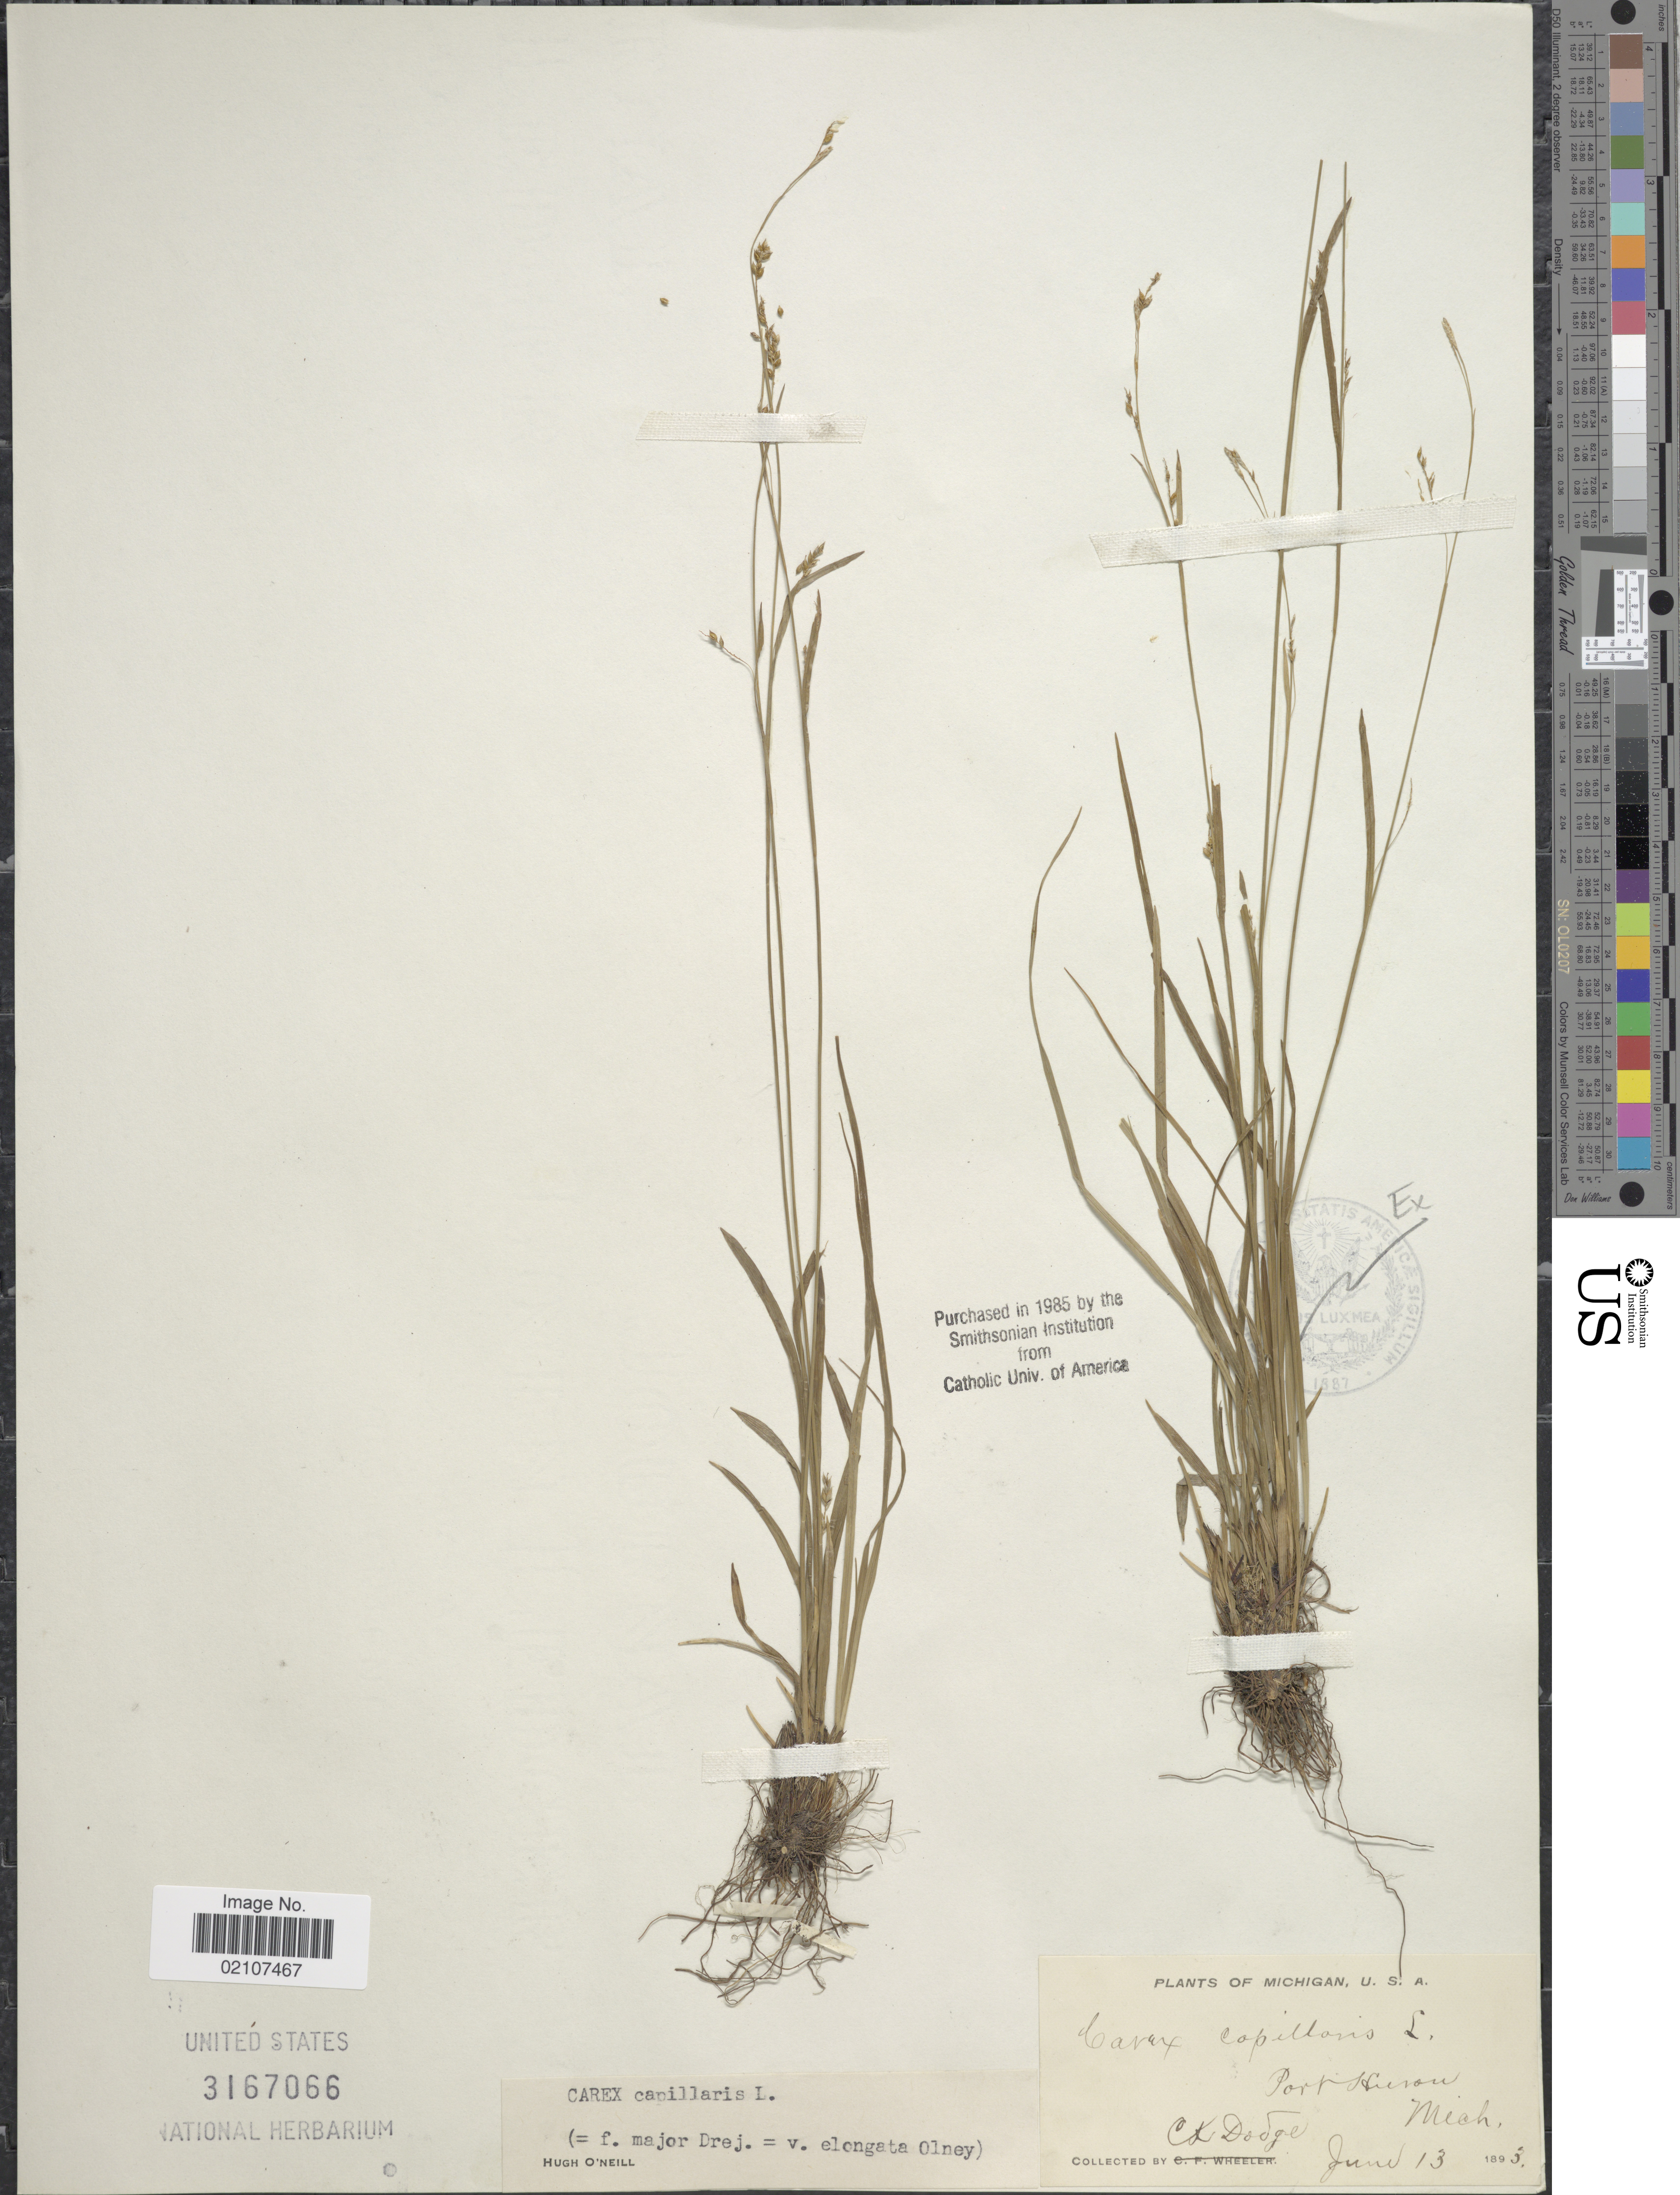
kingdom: Plantae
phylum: Tracheophyta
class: Liliopsida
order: Poales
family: Cyperaceae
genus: Carex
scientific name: Carex capillaris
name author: L.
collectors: C. Dodge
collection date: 1893-06-13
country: United States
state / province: Michigan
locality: Port HUson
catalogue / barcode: US 3167066